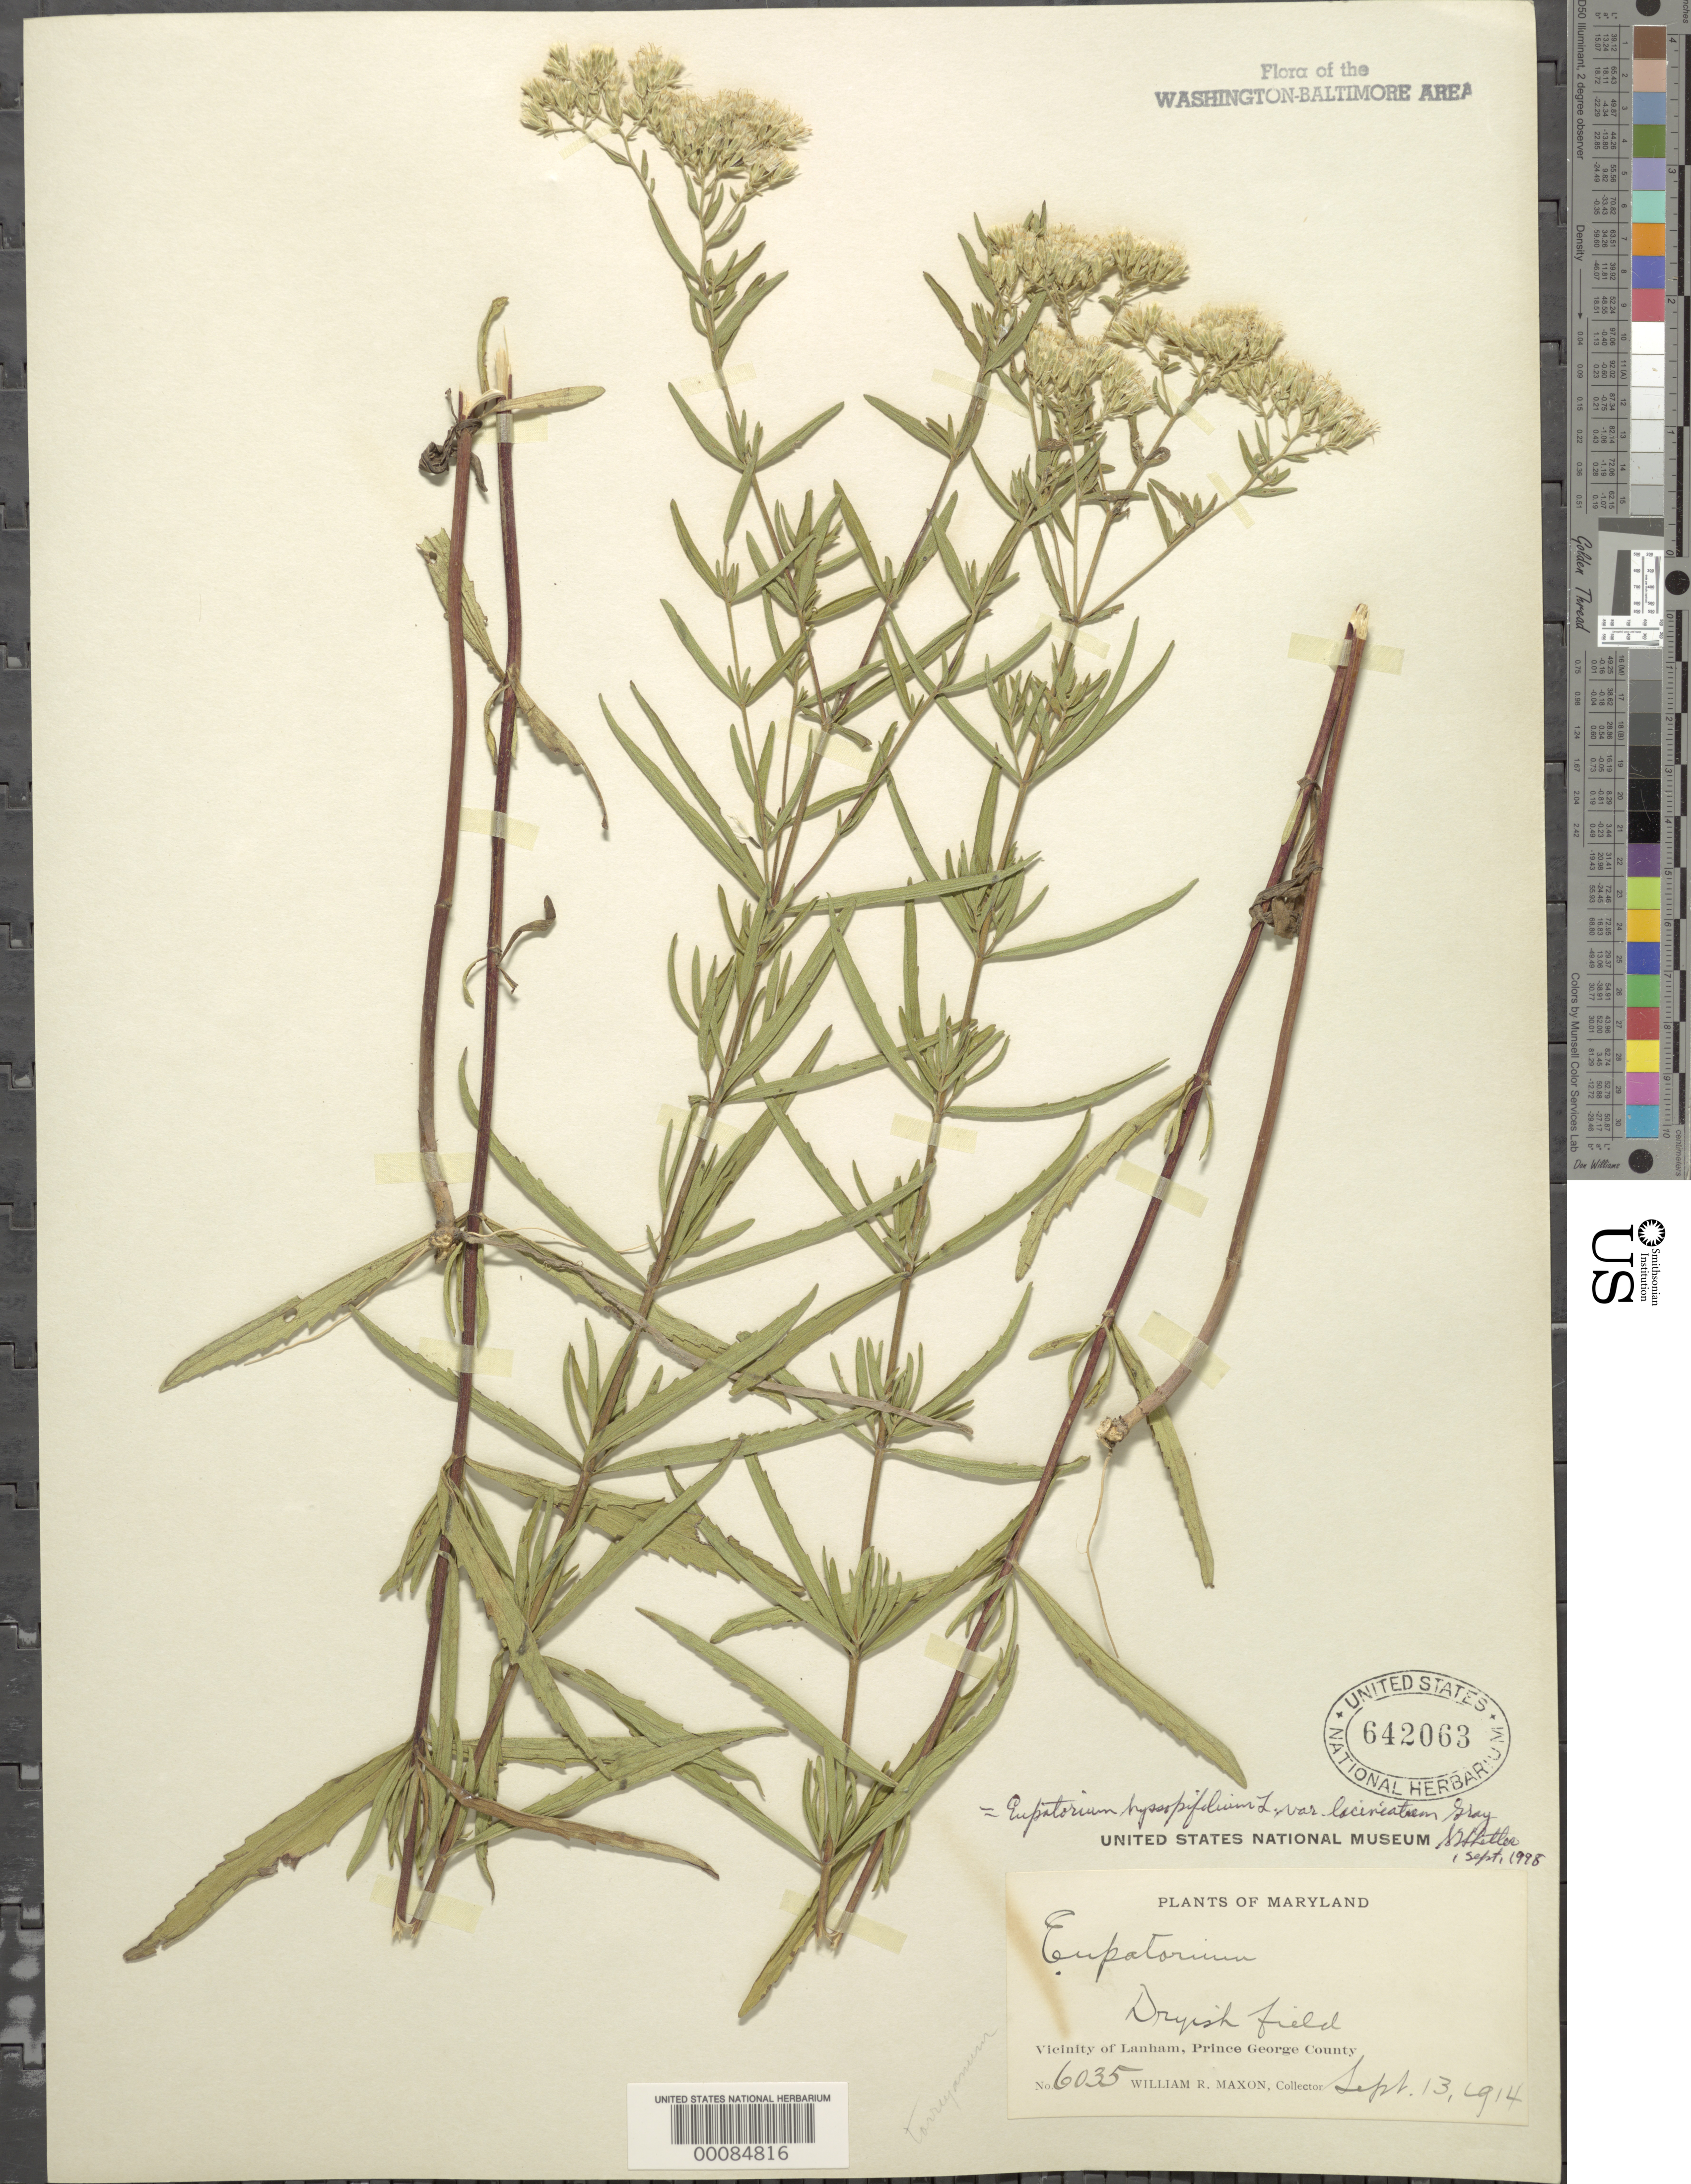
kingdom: Plantae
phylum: Tracheophyta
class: Magnoliopsida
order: Asterales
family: Asteraceae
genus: Eupatorium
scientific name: Eupatorium hyssopifolium var. laciniatum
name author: A. Gray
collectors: W. R. Maxon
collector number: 6035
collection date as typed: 13 Sep 1914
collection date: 1914-09-13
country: United States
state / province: Maryland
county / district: Prince George's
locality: Lanham vicinity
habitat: Dryish field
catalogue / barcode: US 642063